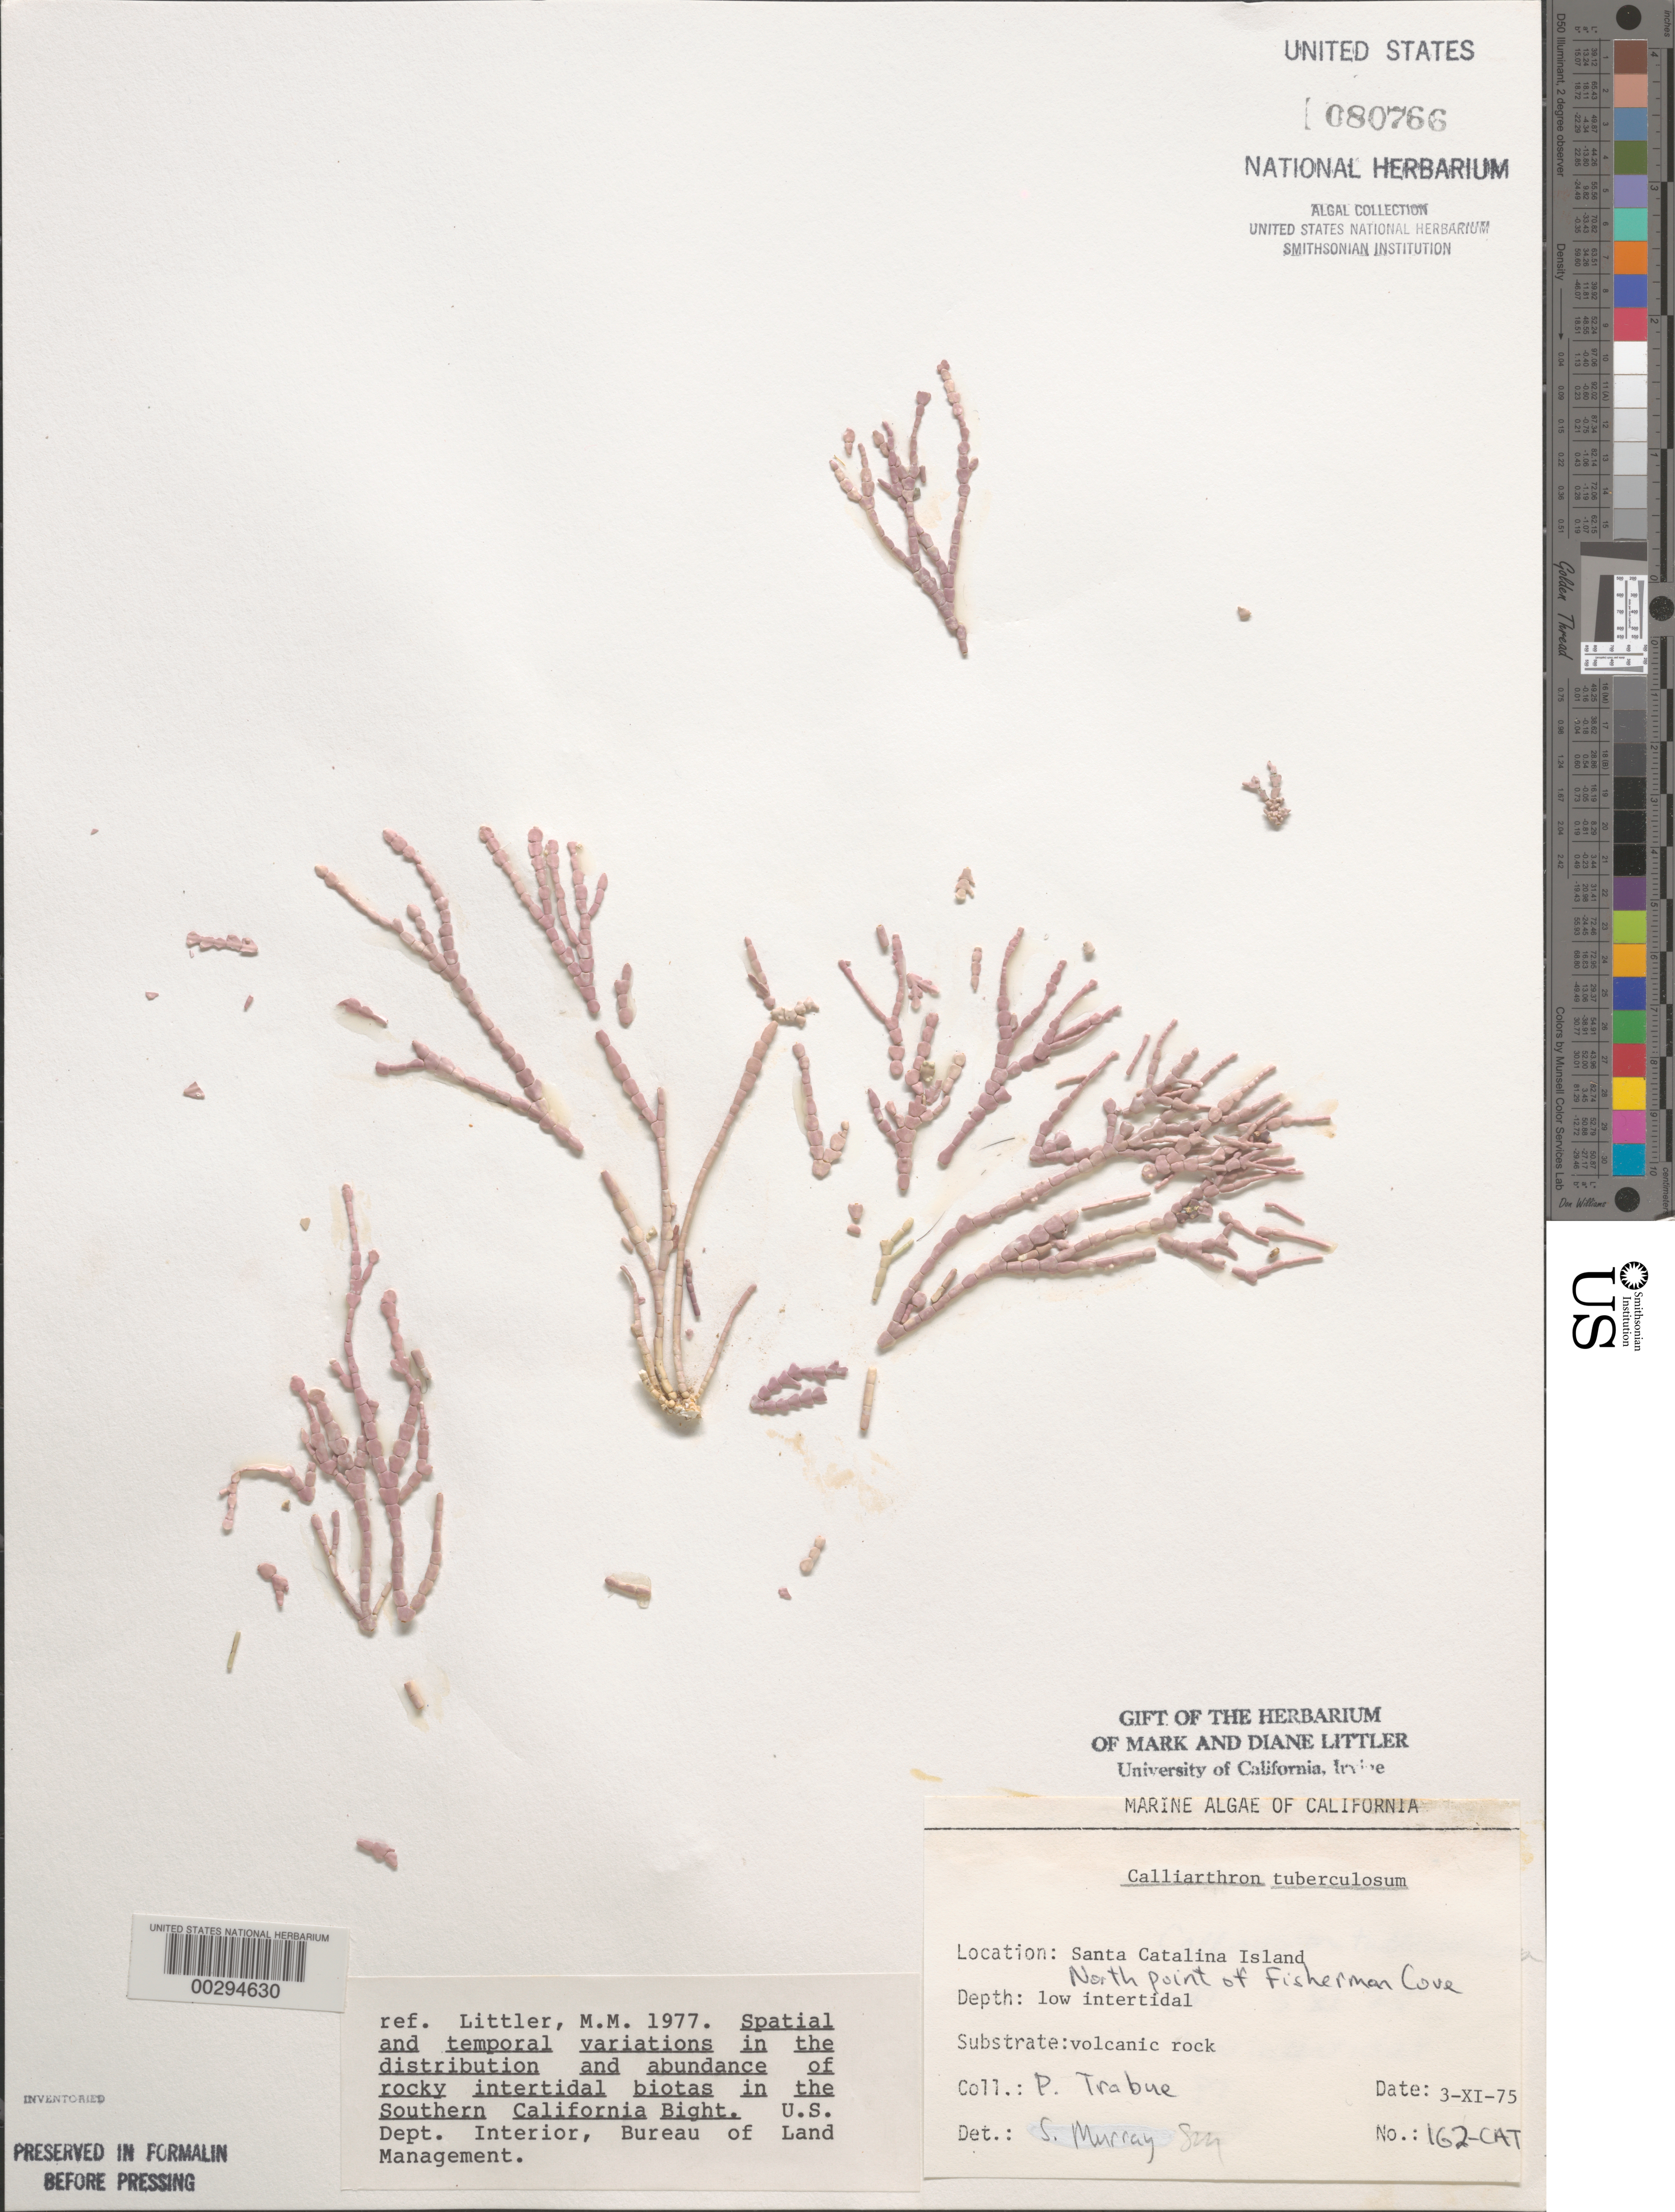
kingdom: Plantae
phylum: Rhodophyta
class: Florideophyceae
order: Corallinales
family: Corallinaceae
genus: Calliarthron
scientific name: Calliarthron tuberculosum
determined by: Murray, S. N.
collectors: P. J. Trabue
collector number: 162-cat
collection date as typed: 03 Nov 1975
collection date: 1975-11-03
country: United States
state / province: California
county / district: Los Angeles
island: Santa Catalina Island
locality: Fishermen Cove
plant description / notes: BLM-SOCALBIGHT Rocky Intertidal Survey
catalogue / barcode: US 80766